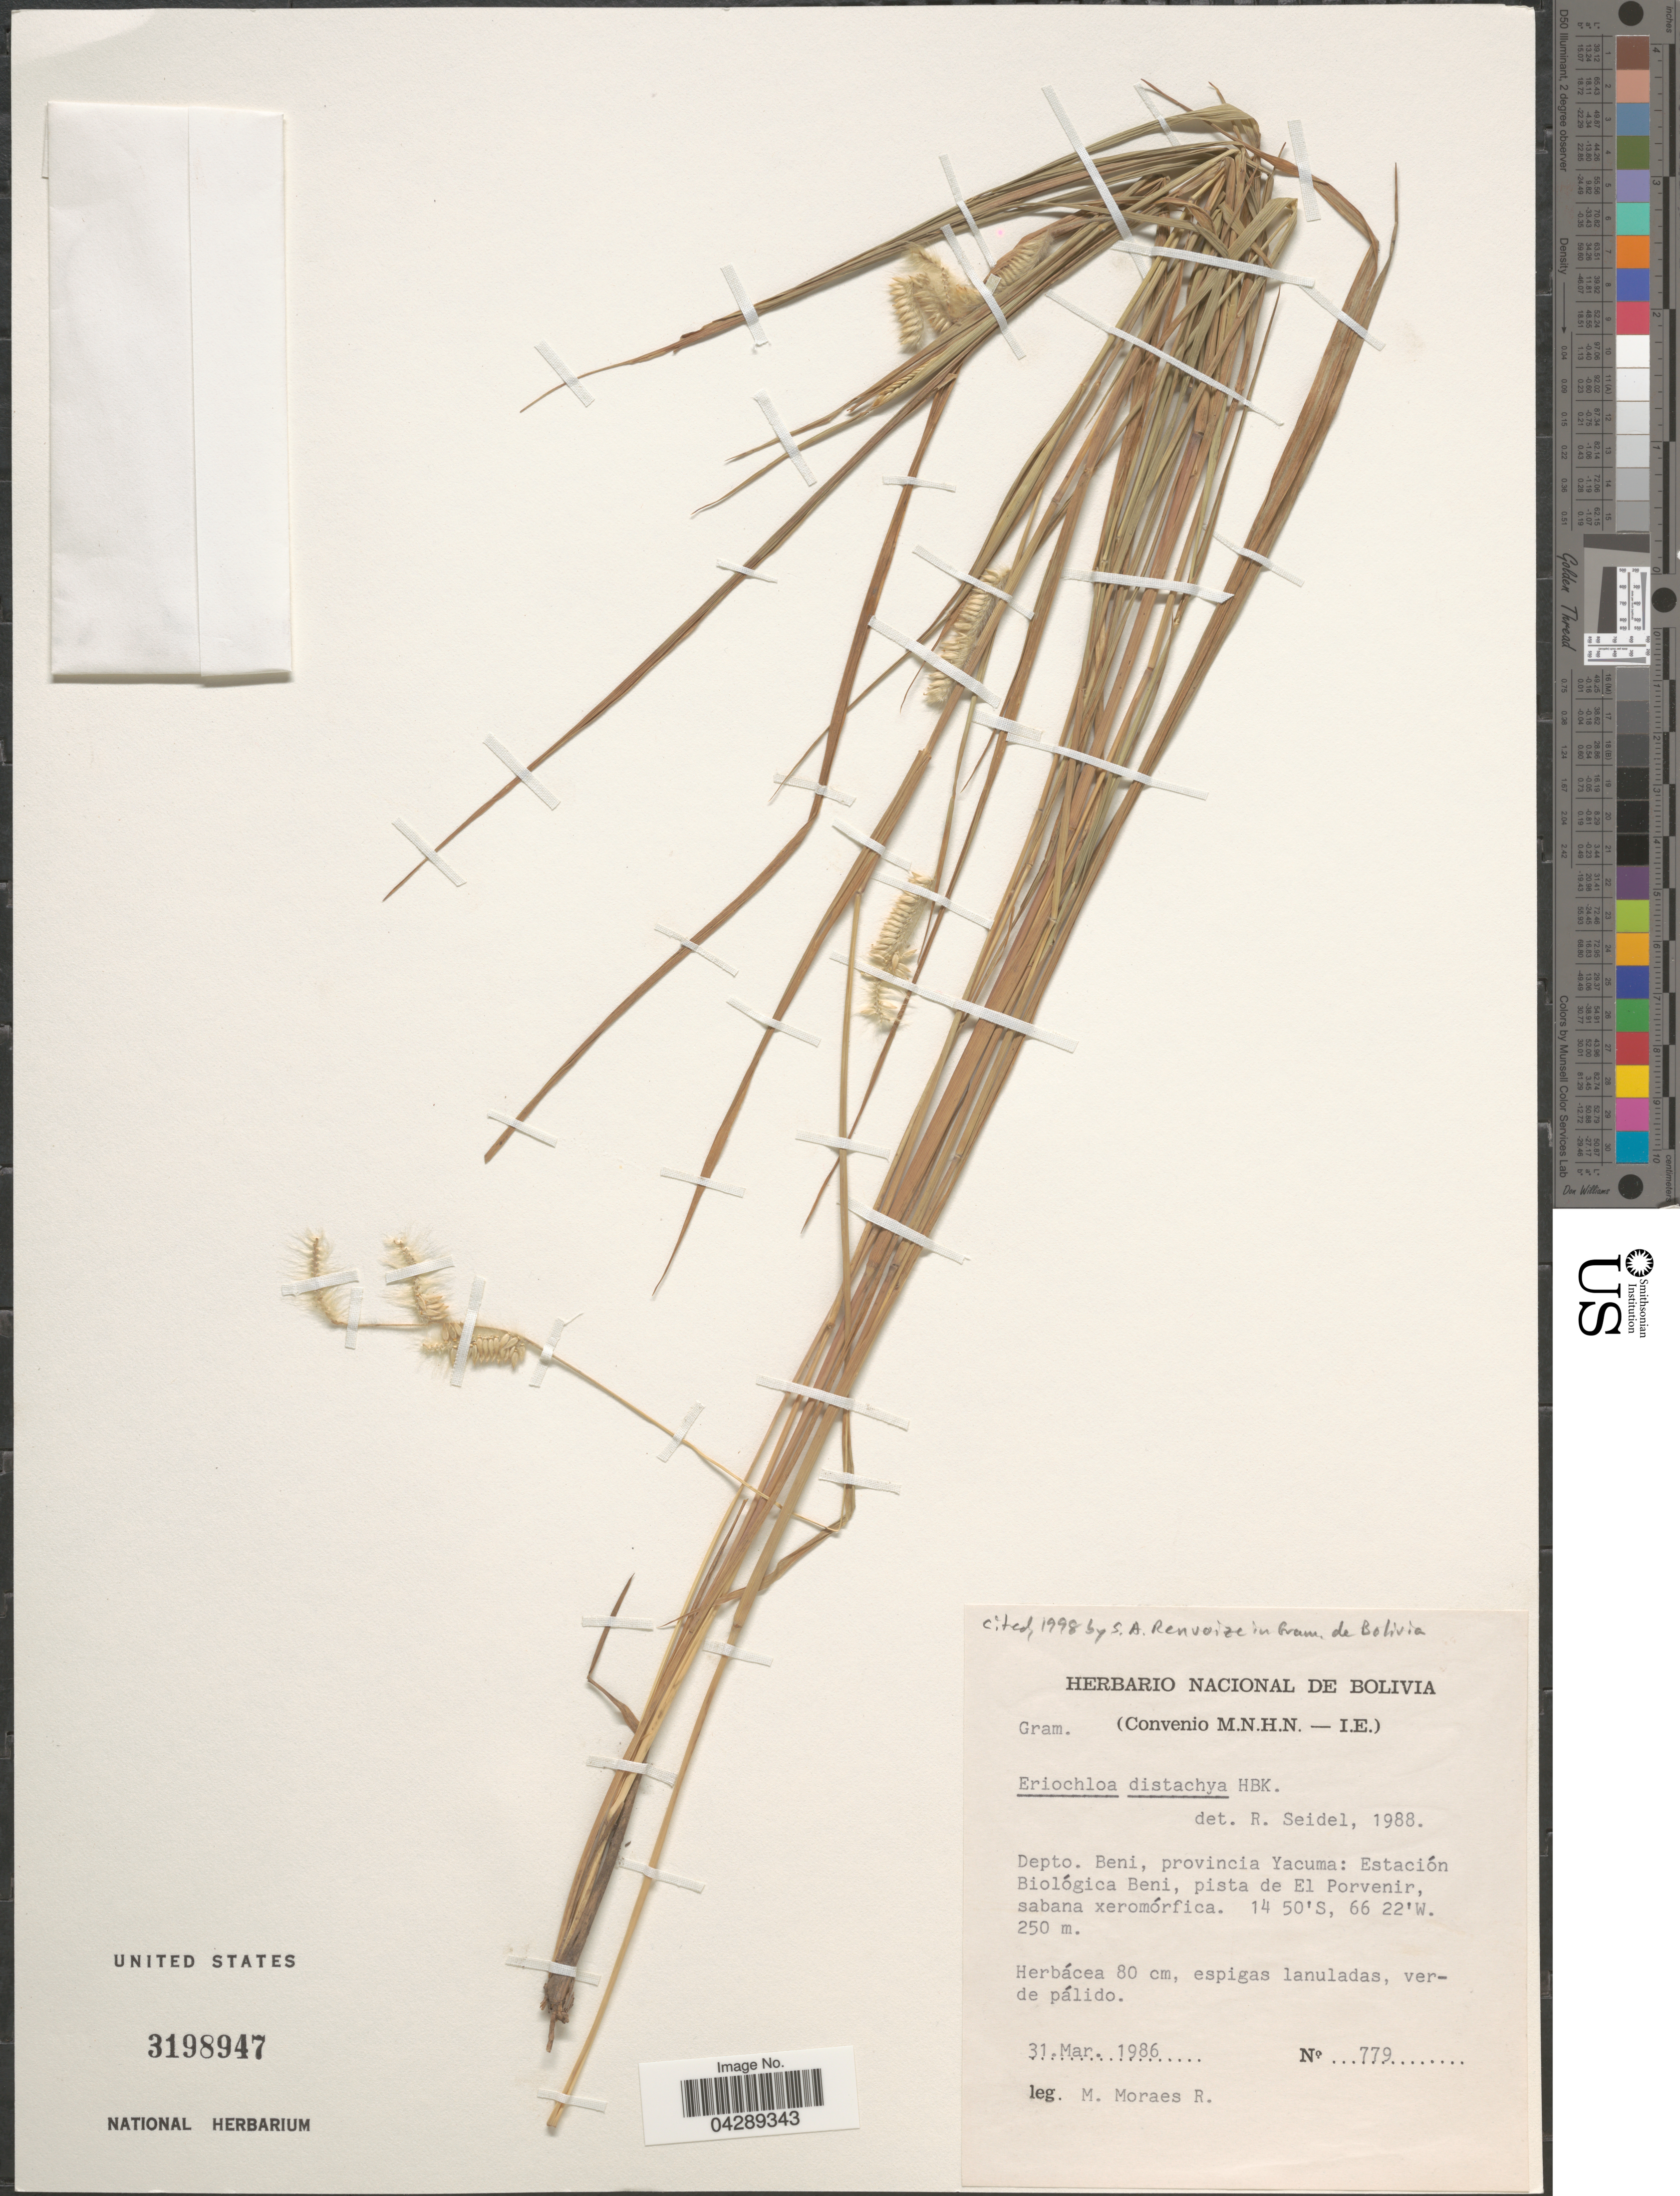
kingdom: Plantae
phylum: Tracheophyta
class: Liliopsida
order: Poales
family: Poaceae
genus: Eriochloa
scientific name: Eriochloa distachya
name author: Kunth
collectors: M. Moraes R.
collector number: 779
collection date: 1986-03-31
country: Bolivia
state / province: Beni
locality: Depto. Beni, provincia Yacuma: Estación Biológica Beni, pista de El Porvenir, sabana xeromórfica.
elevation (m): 250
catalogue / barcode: US 3198947